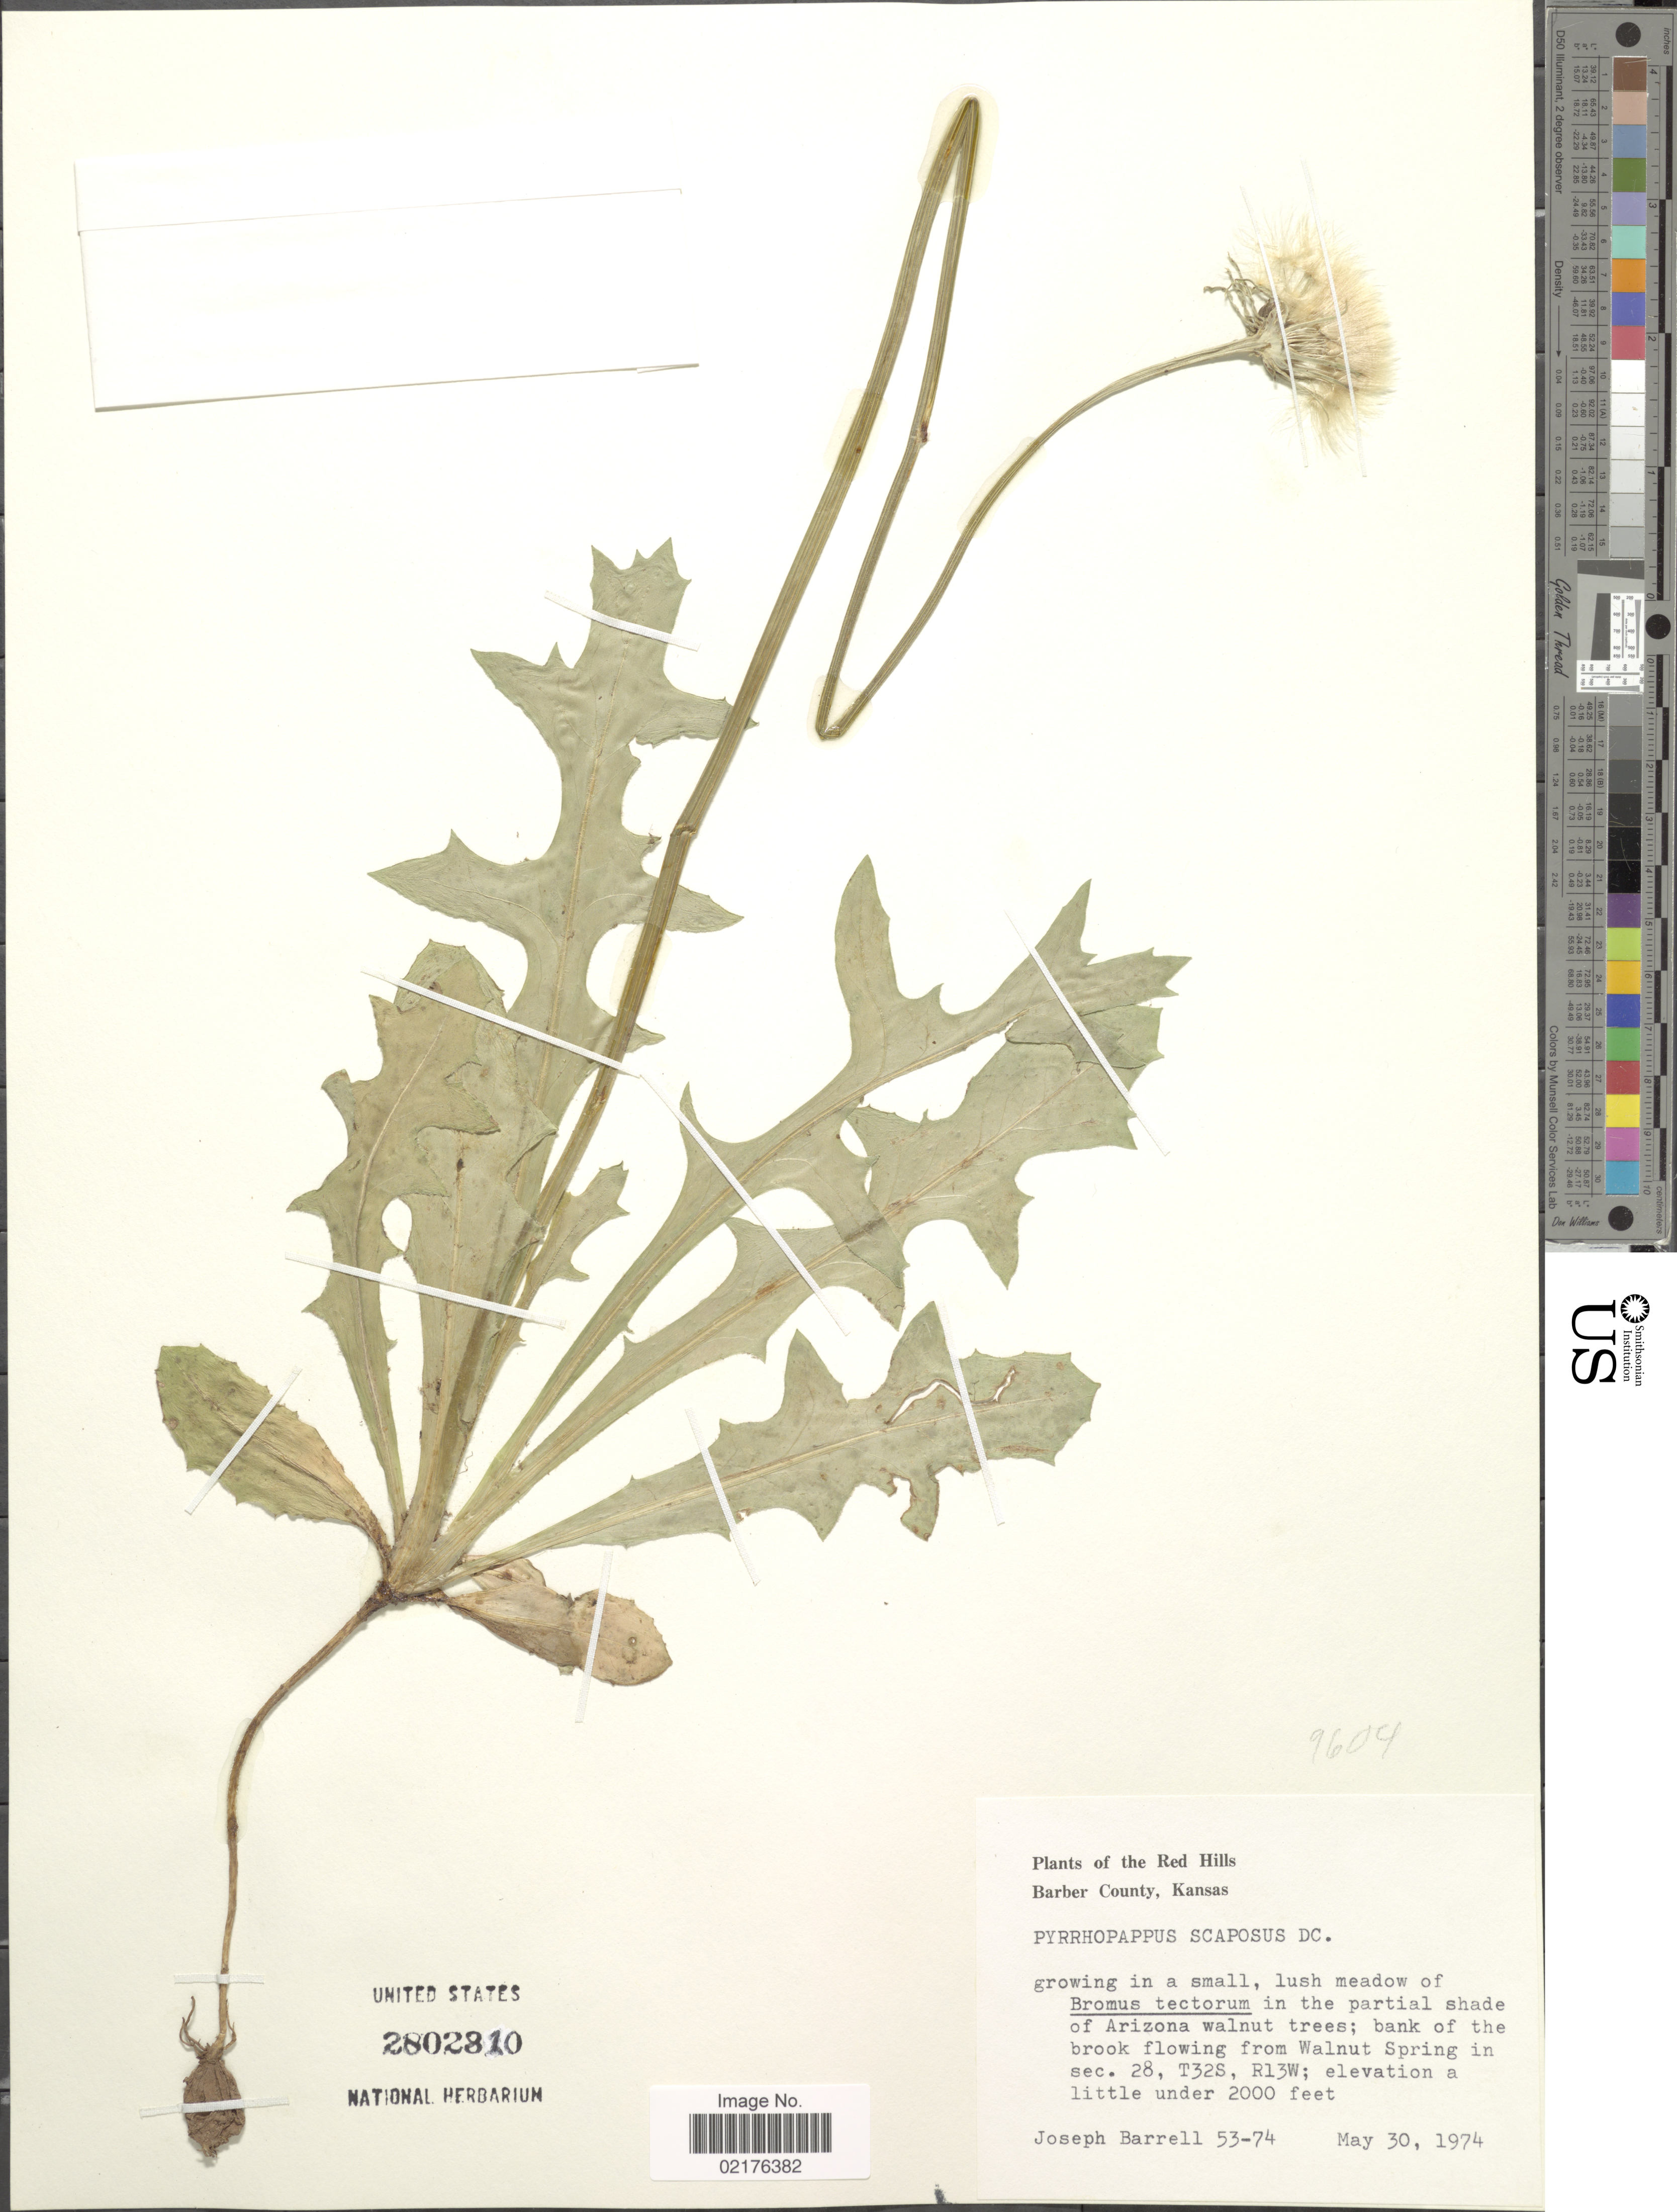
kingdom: Plantae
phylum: Tracheophyta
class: Magnoliopsida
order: Asterales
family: Asteraceae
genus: Pyrrhopappus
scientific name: Pyrrhopappus grandiflorus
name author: (Nutt.) Nutt.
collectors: J. Barrell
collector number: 53-74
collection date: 1974-05-30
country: United States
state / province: Kansas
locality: The Red Hills, Barber County, Kansas, Bank of the brook flowibng from Walnut Spring in sec. 28, T32S, R13W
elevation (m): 610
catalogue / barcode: US 2802810